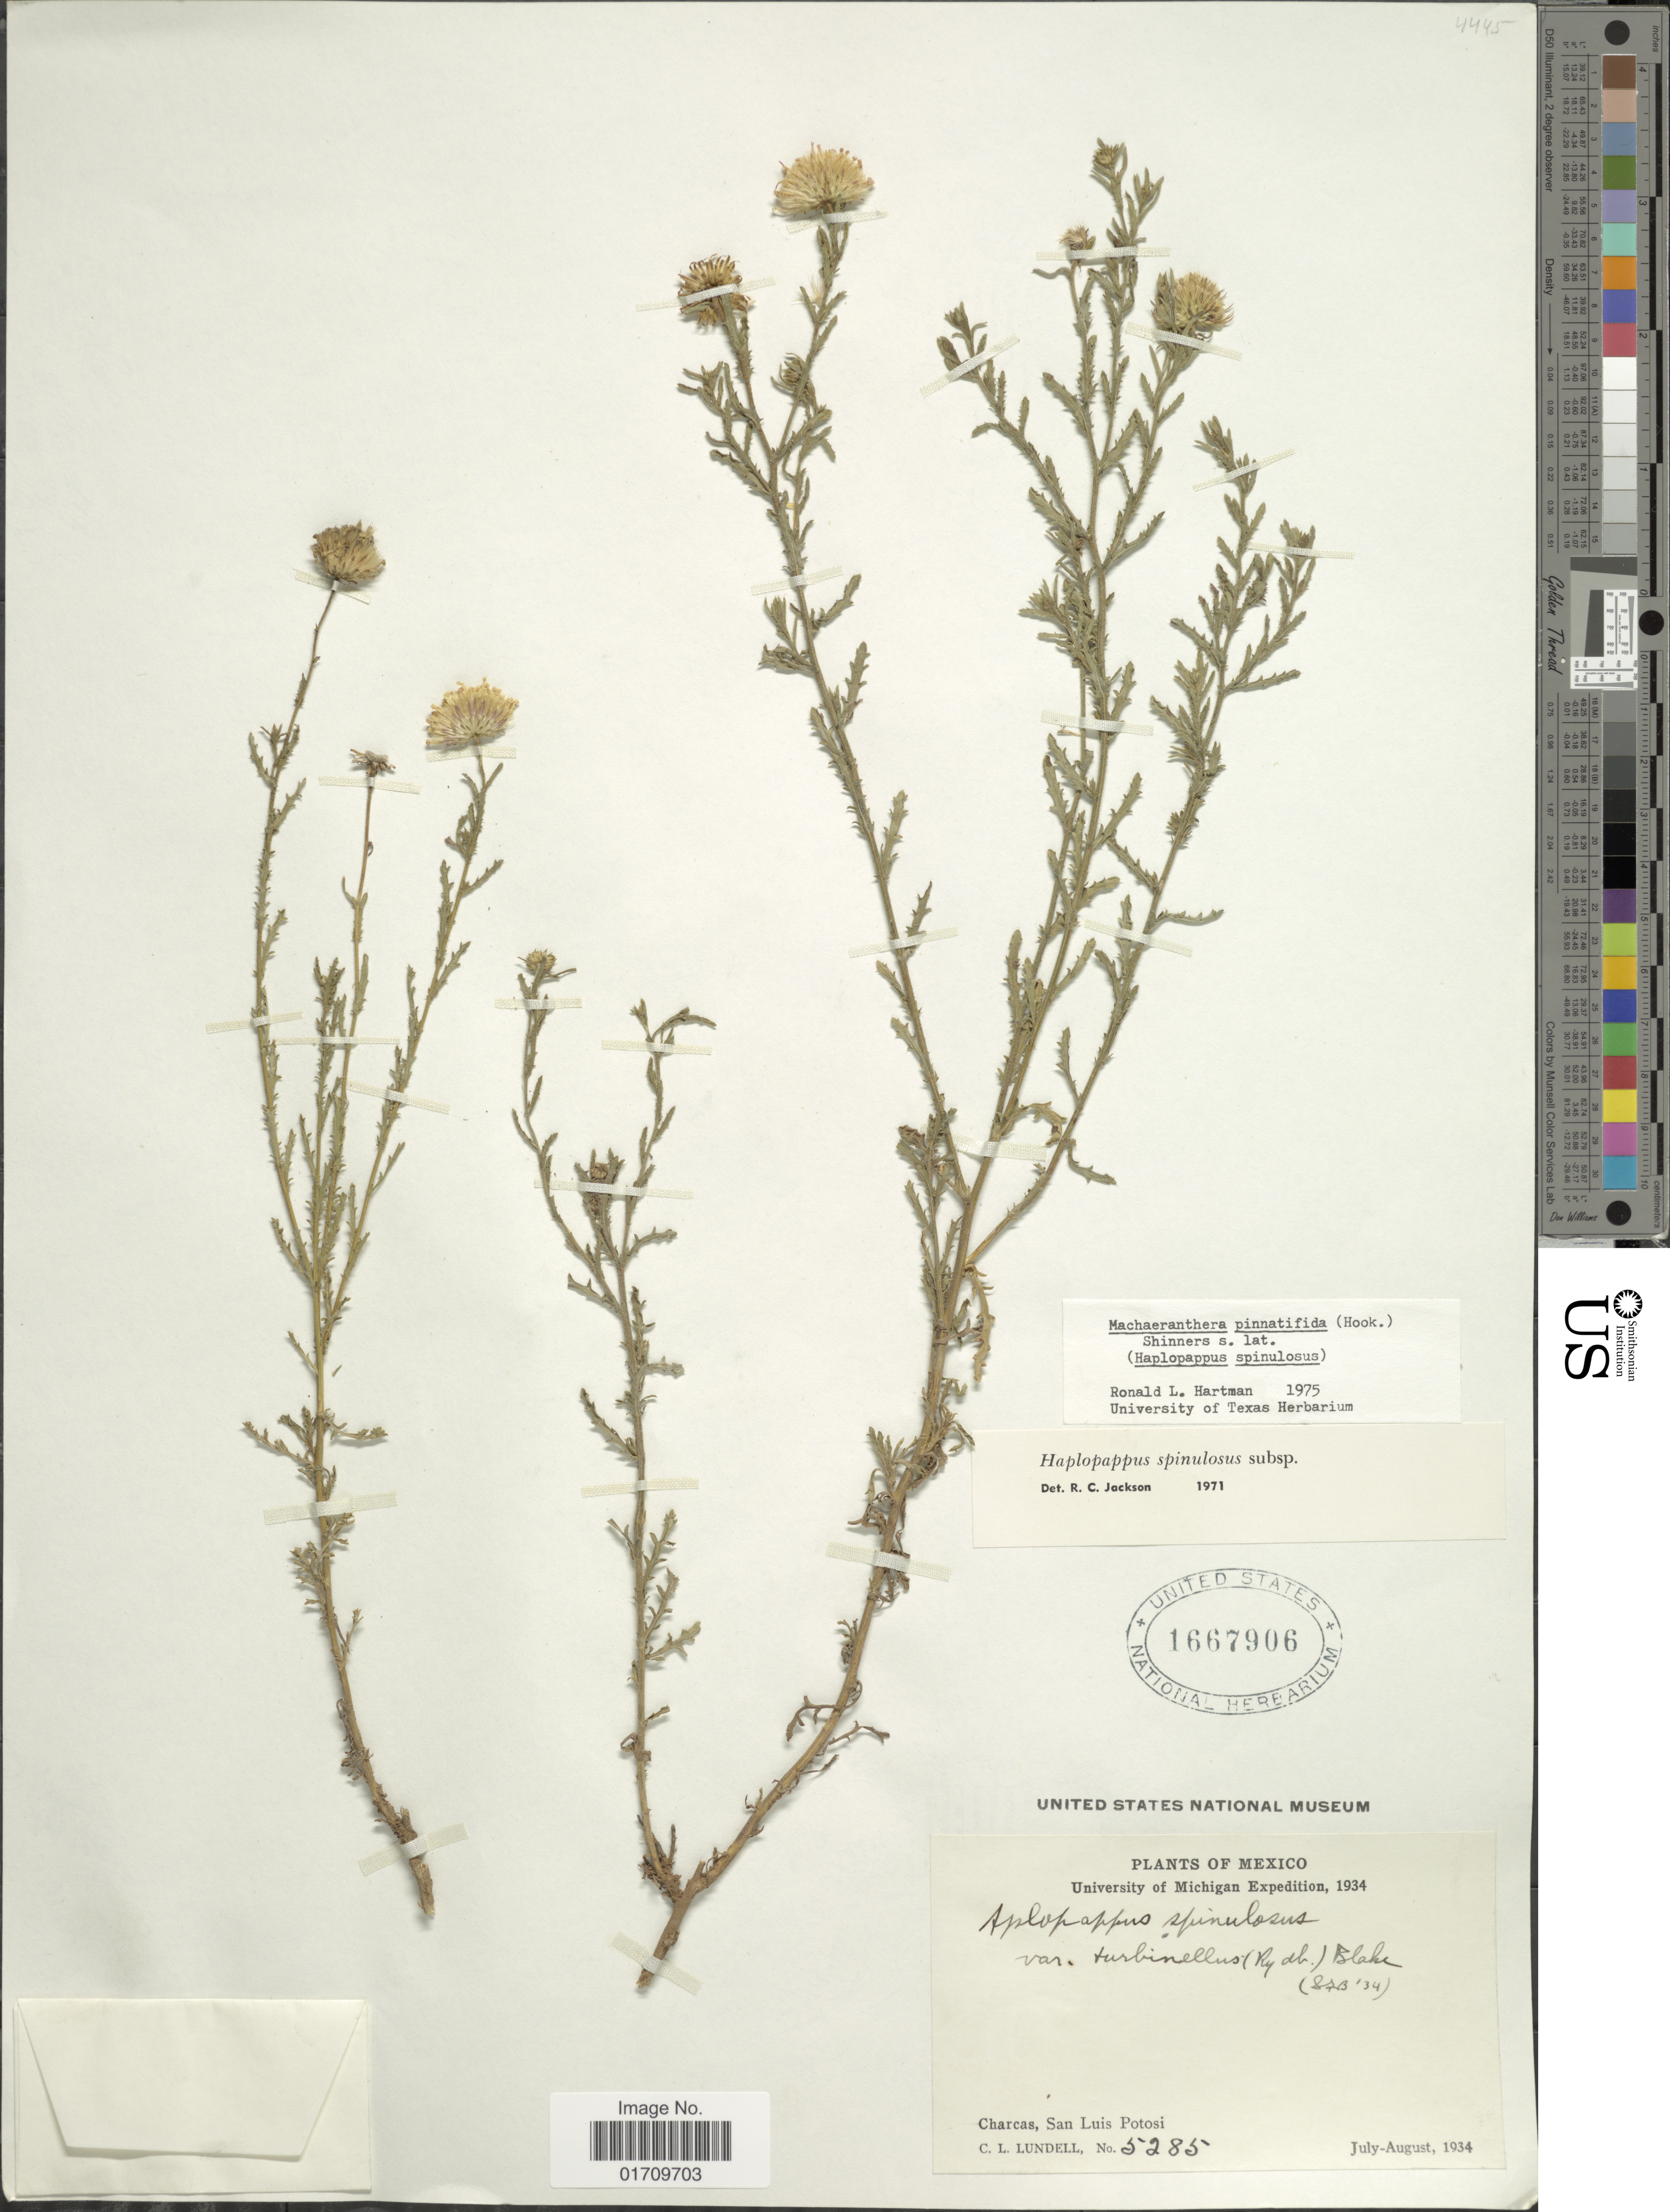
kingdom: Plantae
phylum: Tracheophyta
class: Magnoliopsida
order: Asterales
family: Asteraceae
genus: Machaeranthera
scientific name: Machaeranthera pinnatifida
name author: (Hook.) Shinners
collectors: C. L. Lundell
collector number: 5285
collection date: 1934-07/1934-08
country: Mexico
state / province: San Luis Potosí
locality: Charcas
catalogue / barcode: US 1667906